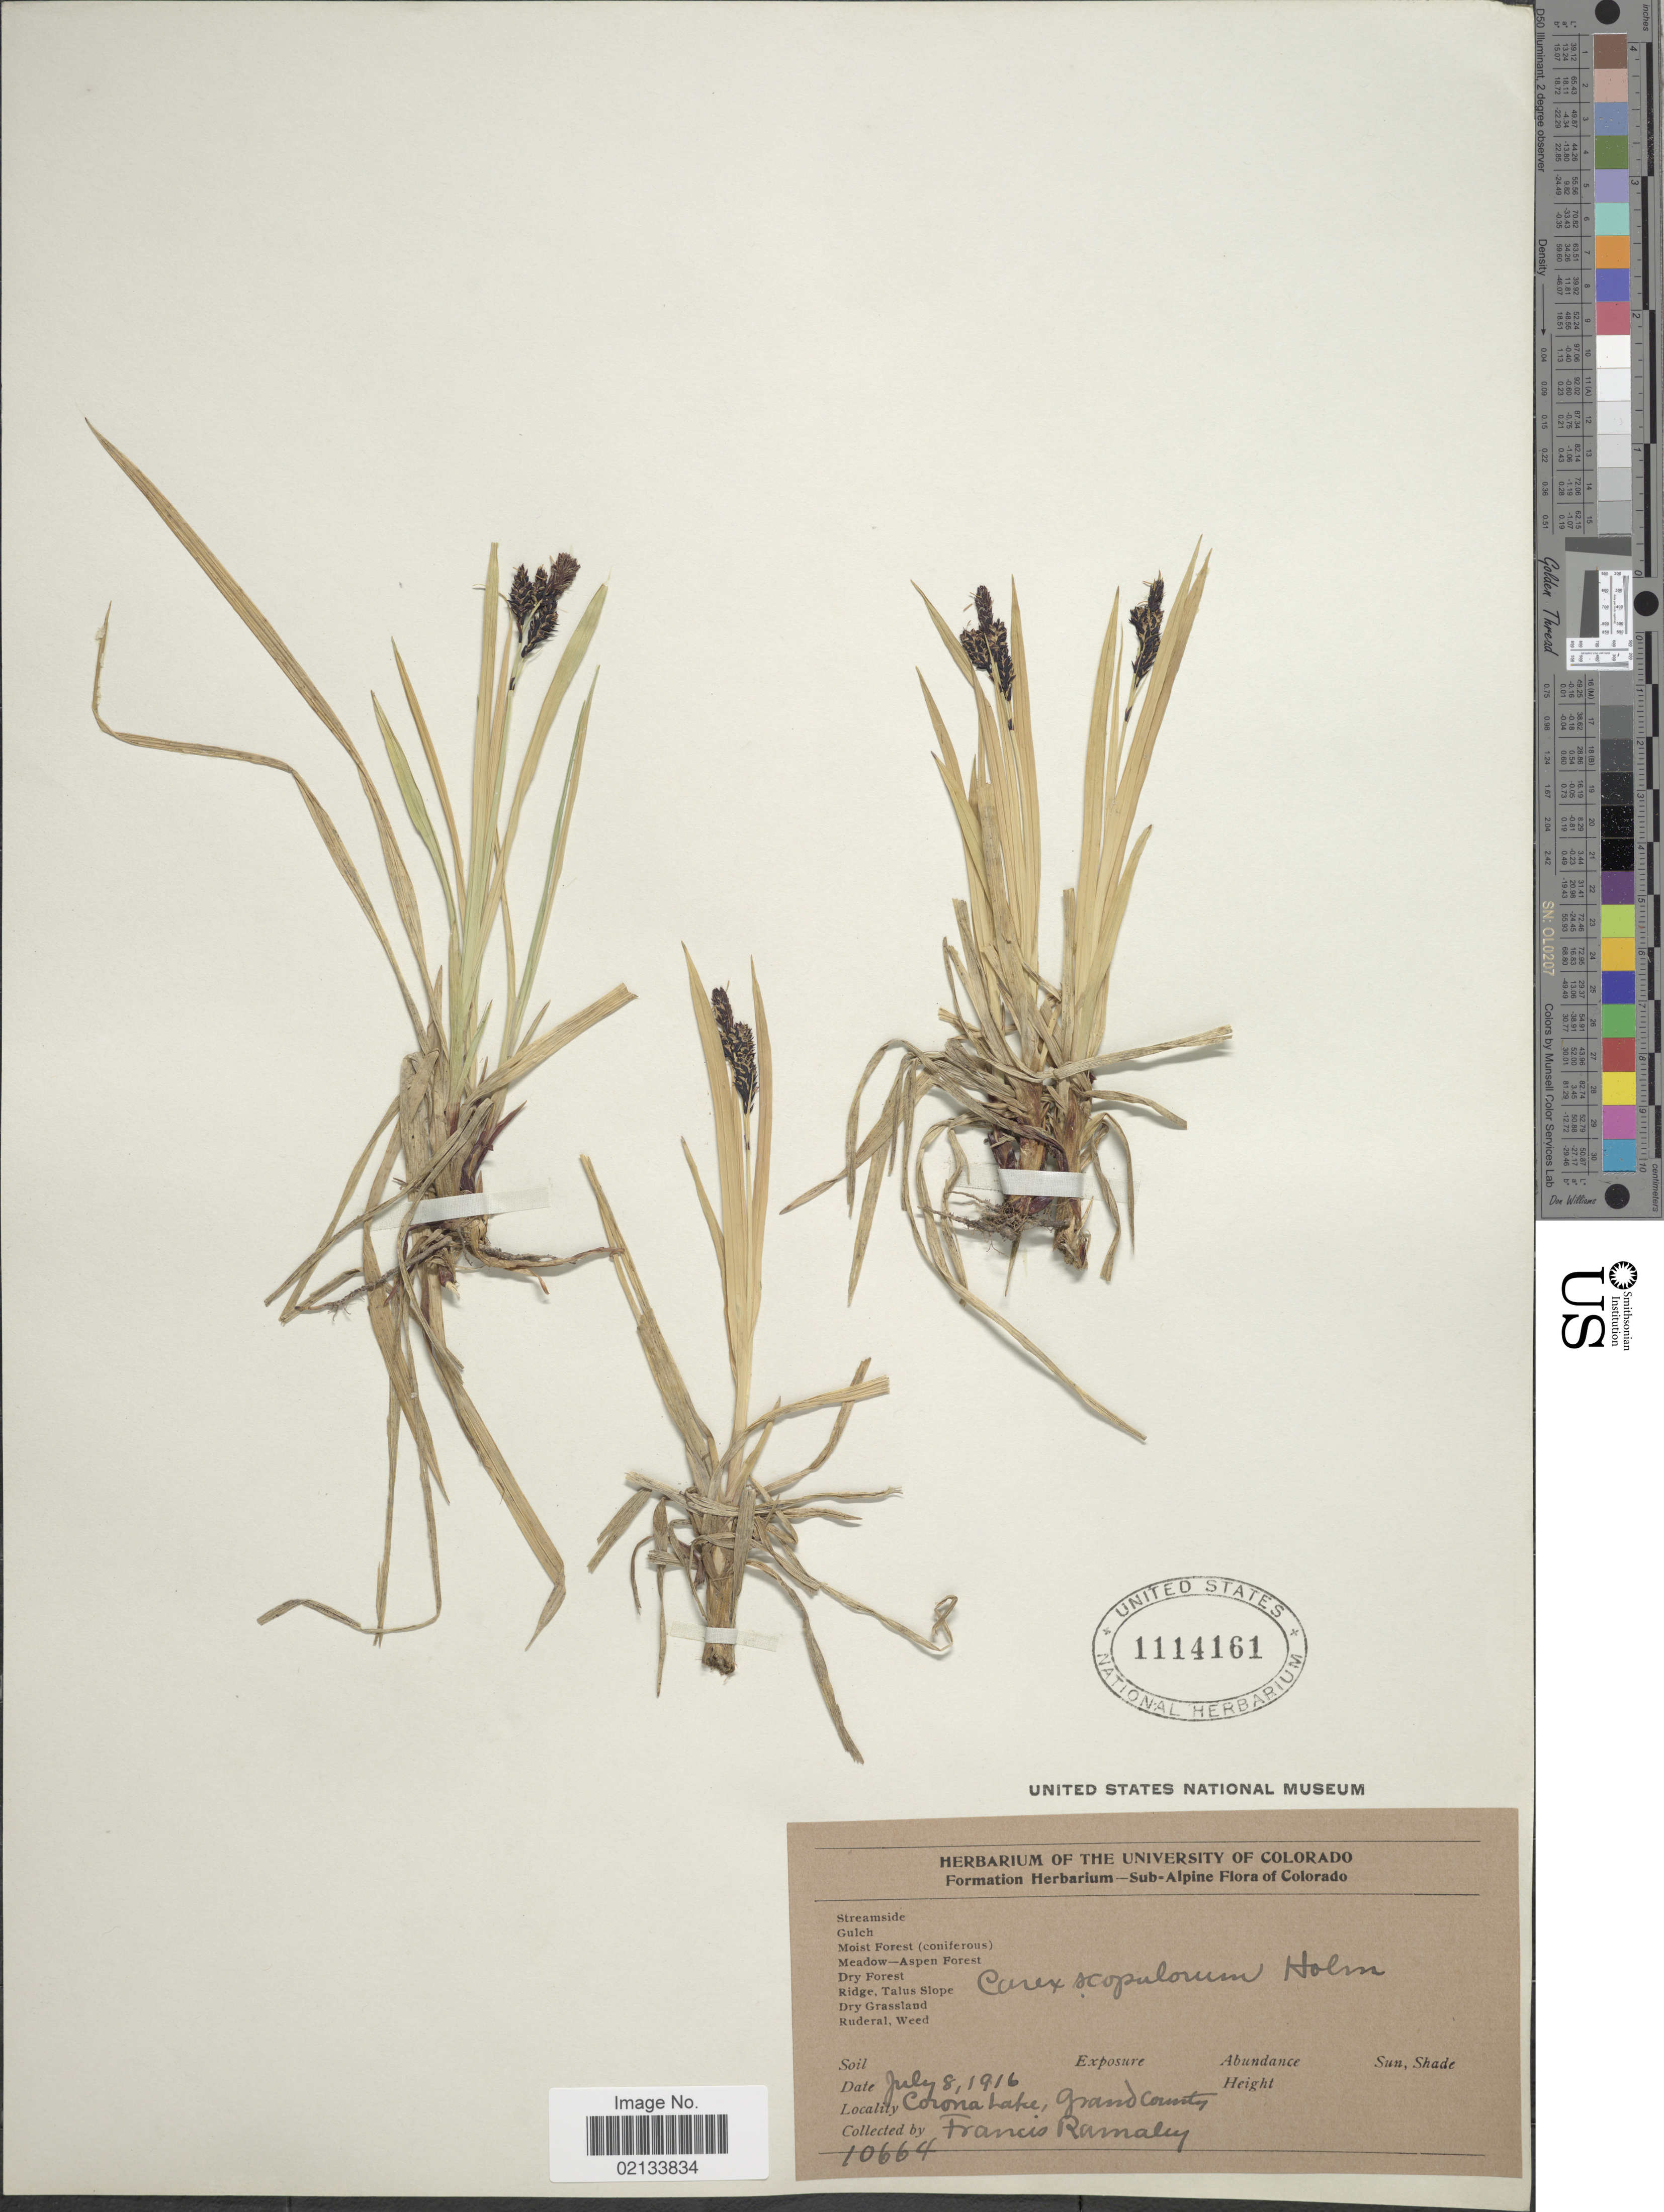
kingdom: Plantae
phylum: Tracheophyta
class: Liliopsida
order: Poales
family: Cyperaceae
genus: Carex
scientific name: Carex scopulorum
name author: Holm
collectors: F. Ramaley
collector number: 10664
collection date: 1916-07-08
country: United States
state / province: Colorado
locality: Sub-Alpine of Colorado, Corona Lake, Grand County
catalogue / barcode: US 1114161